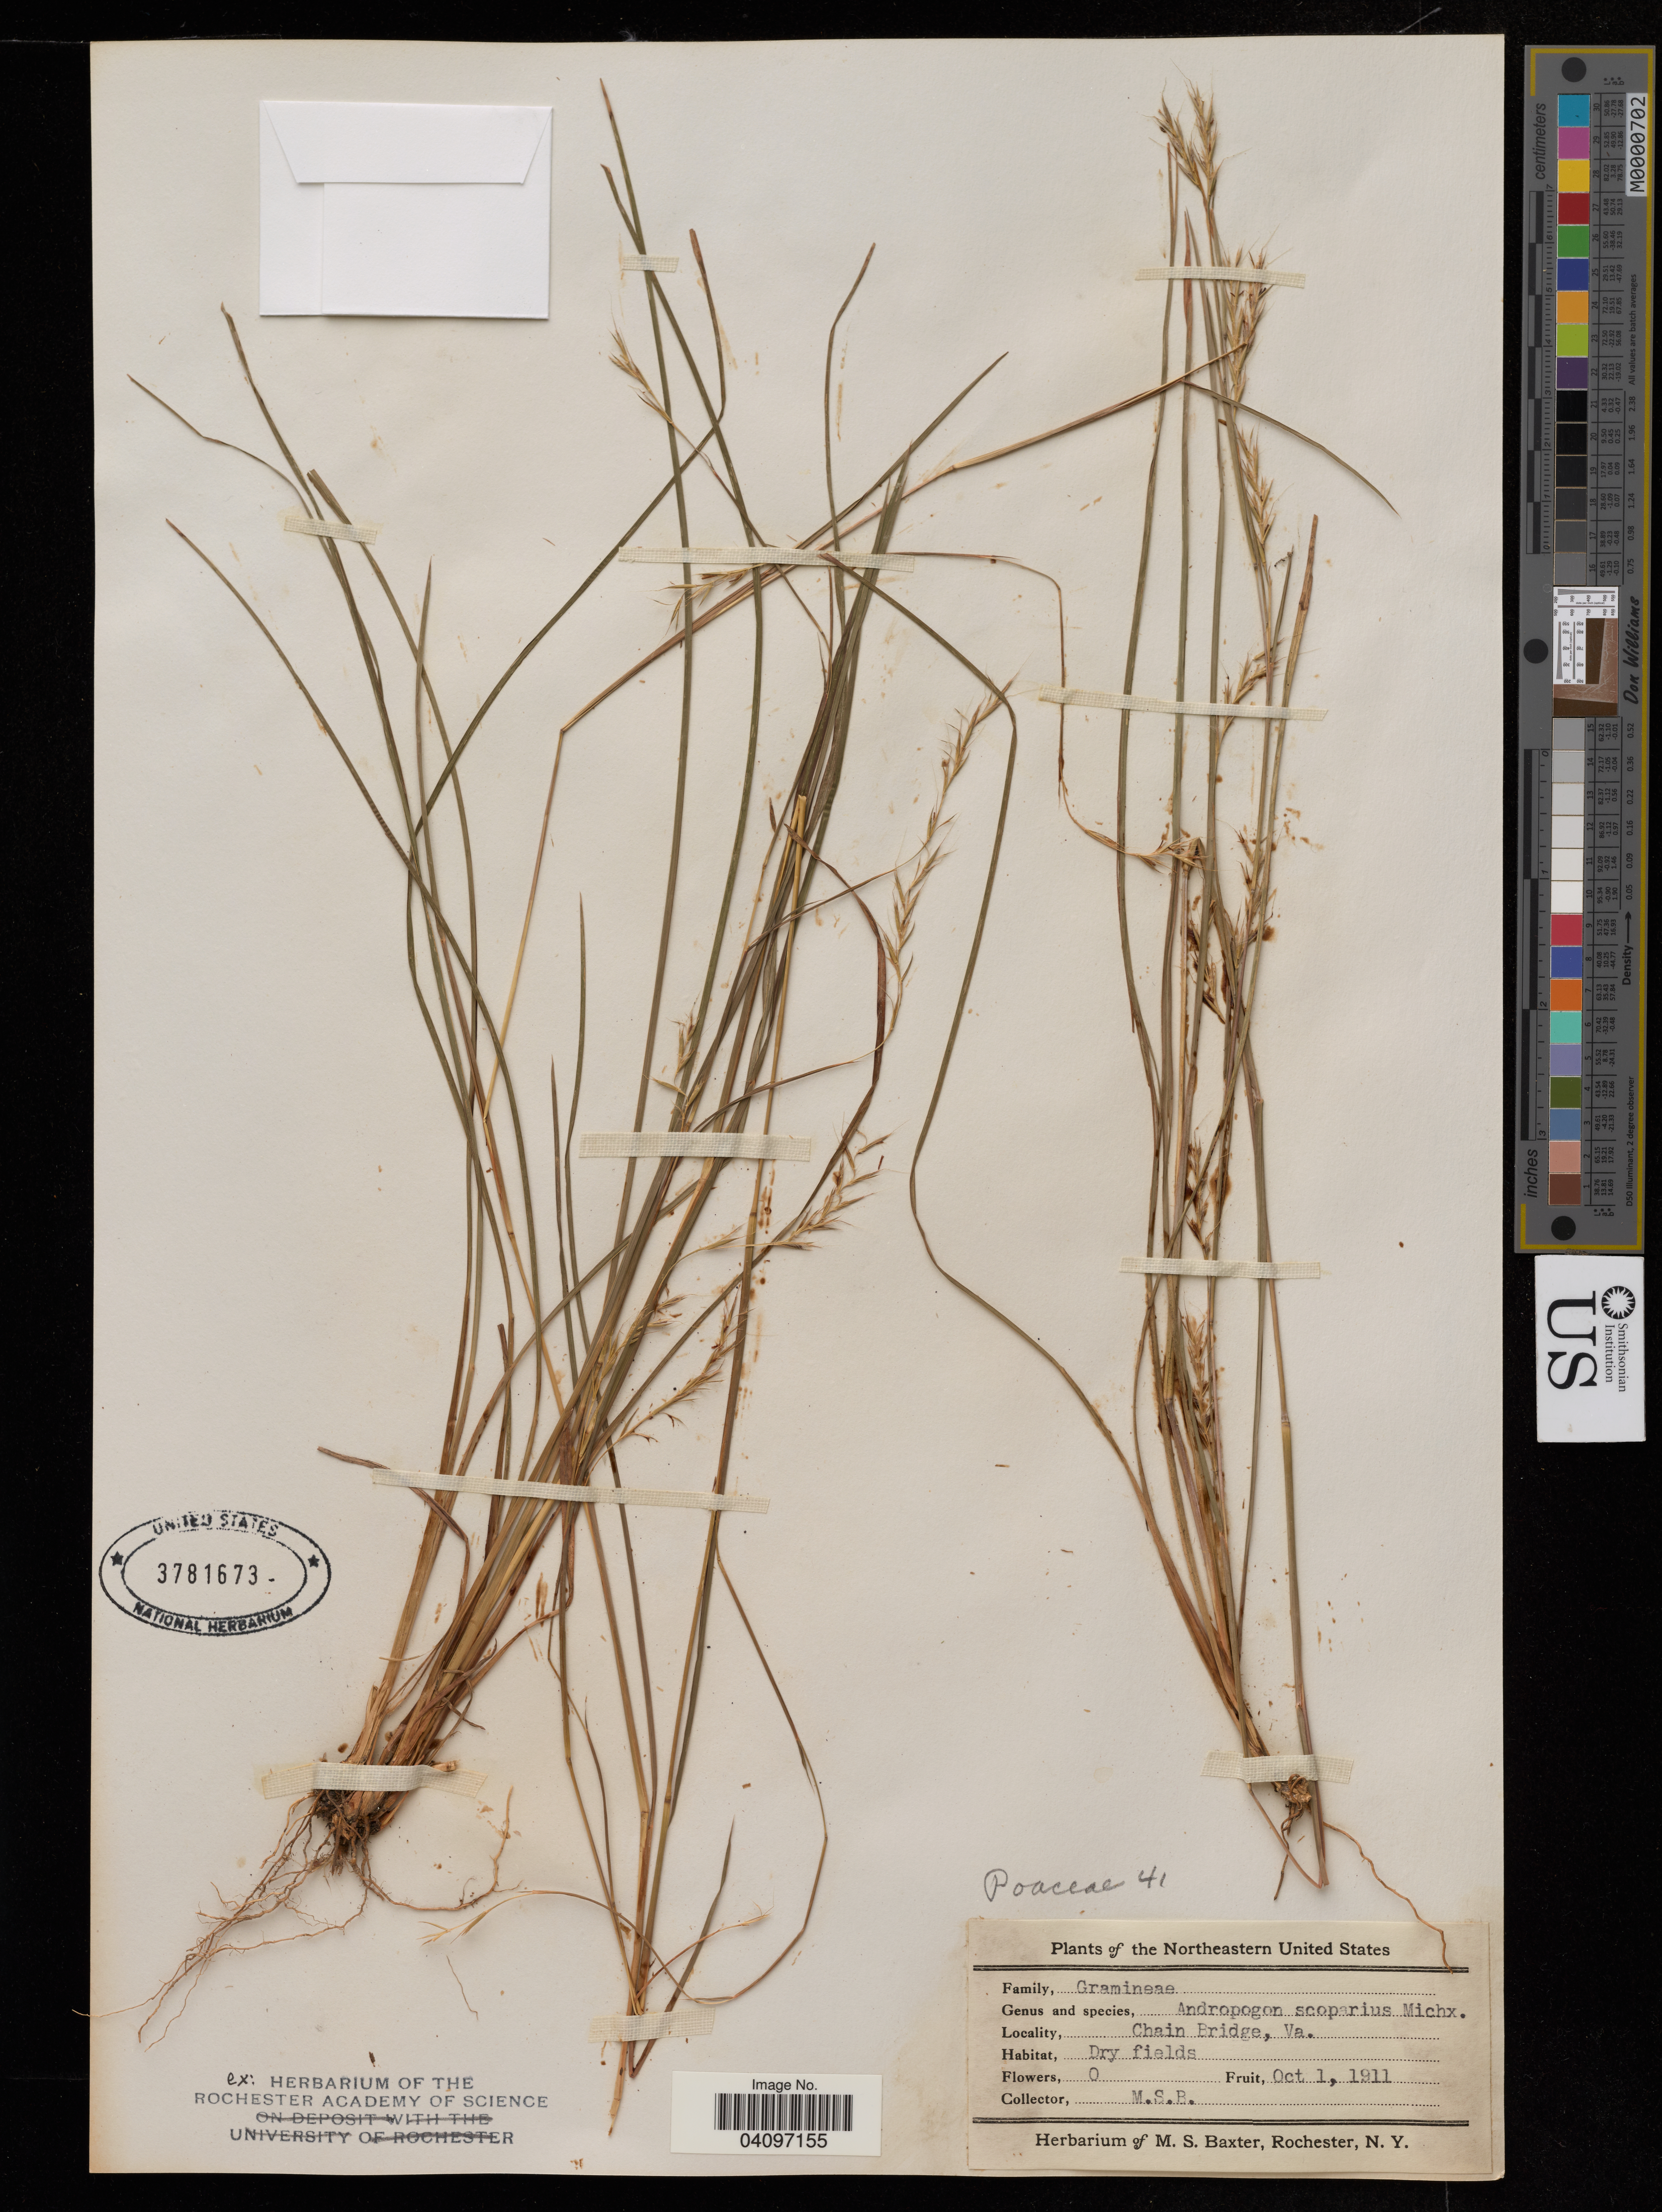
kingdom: Plantae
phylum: Tracheophyta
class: Liliopsida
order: Poales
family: Poaceae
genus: Andropogon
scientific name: Andropogon scoparius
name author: Michx.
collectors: M. Baxter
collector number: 41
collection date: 1911-10-01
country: United States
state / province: Virginia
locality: Chain Bridge, Va.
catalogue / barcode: US 3781673